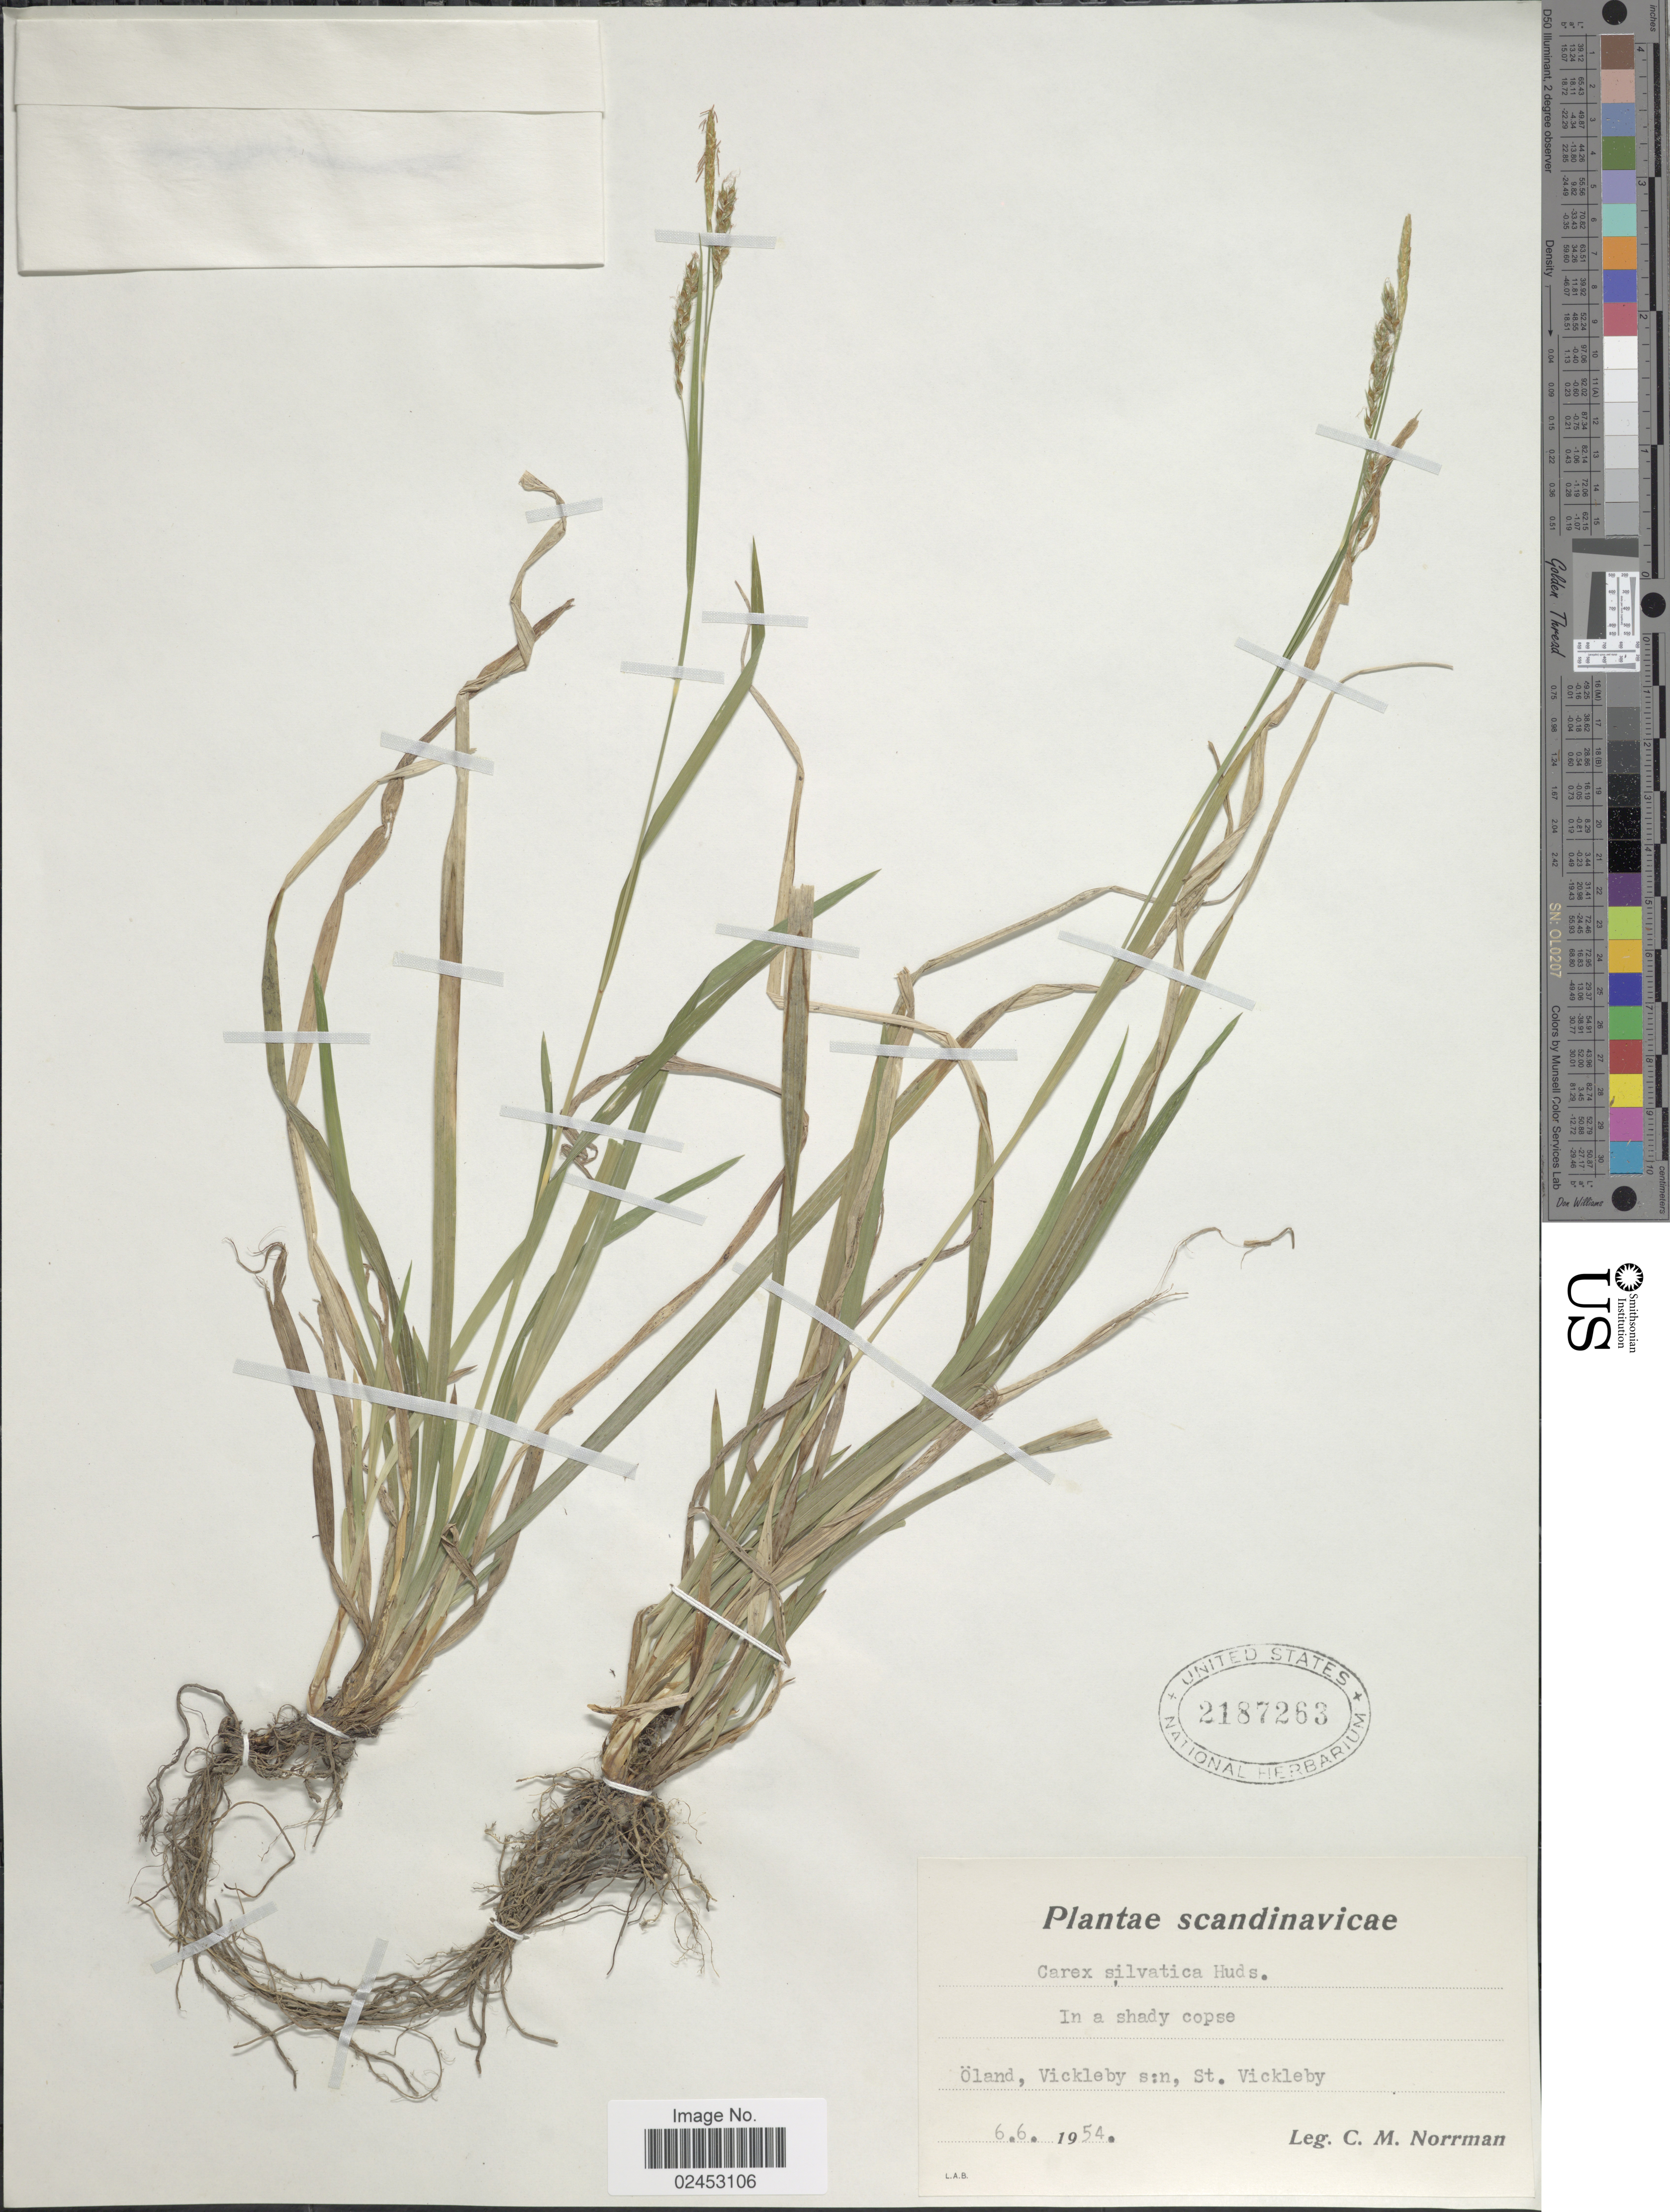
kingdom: Plantae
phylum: Tracheophyta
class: Liliopsida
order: Poales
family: Cyperaceae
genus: Carex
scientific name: Carex sylvatica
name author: Huds.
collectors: C. Norrman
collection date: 1954-06-06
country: Sweden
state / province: Kalmar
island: Oland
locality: Scandinavicae, Öland, Vickleby s:n, St. Vickleby.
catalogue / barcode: US 2187263